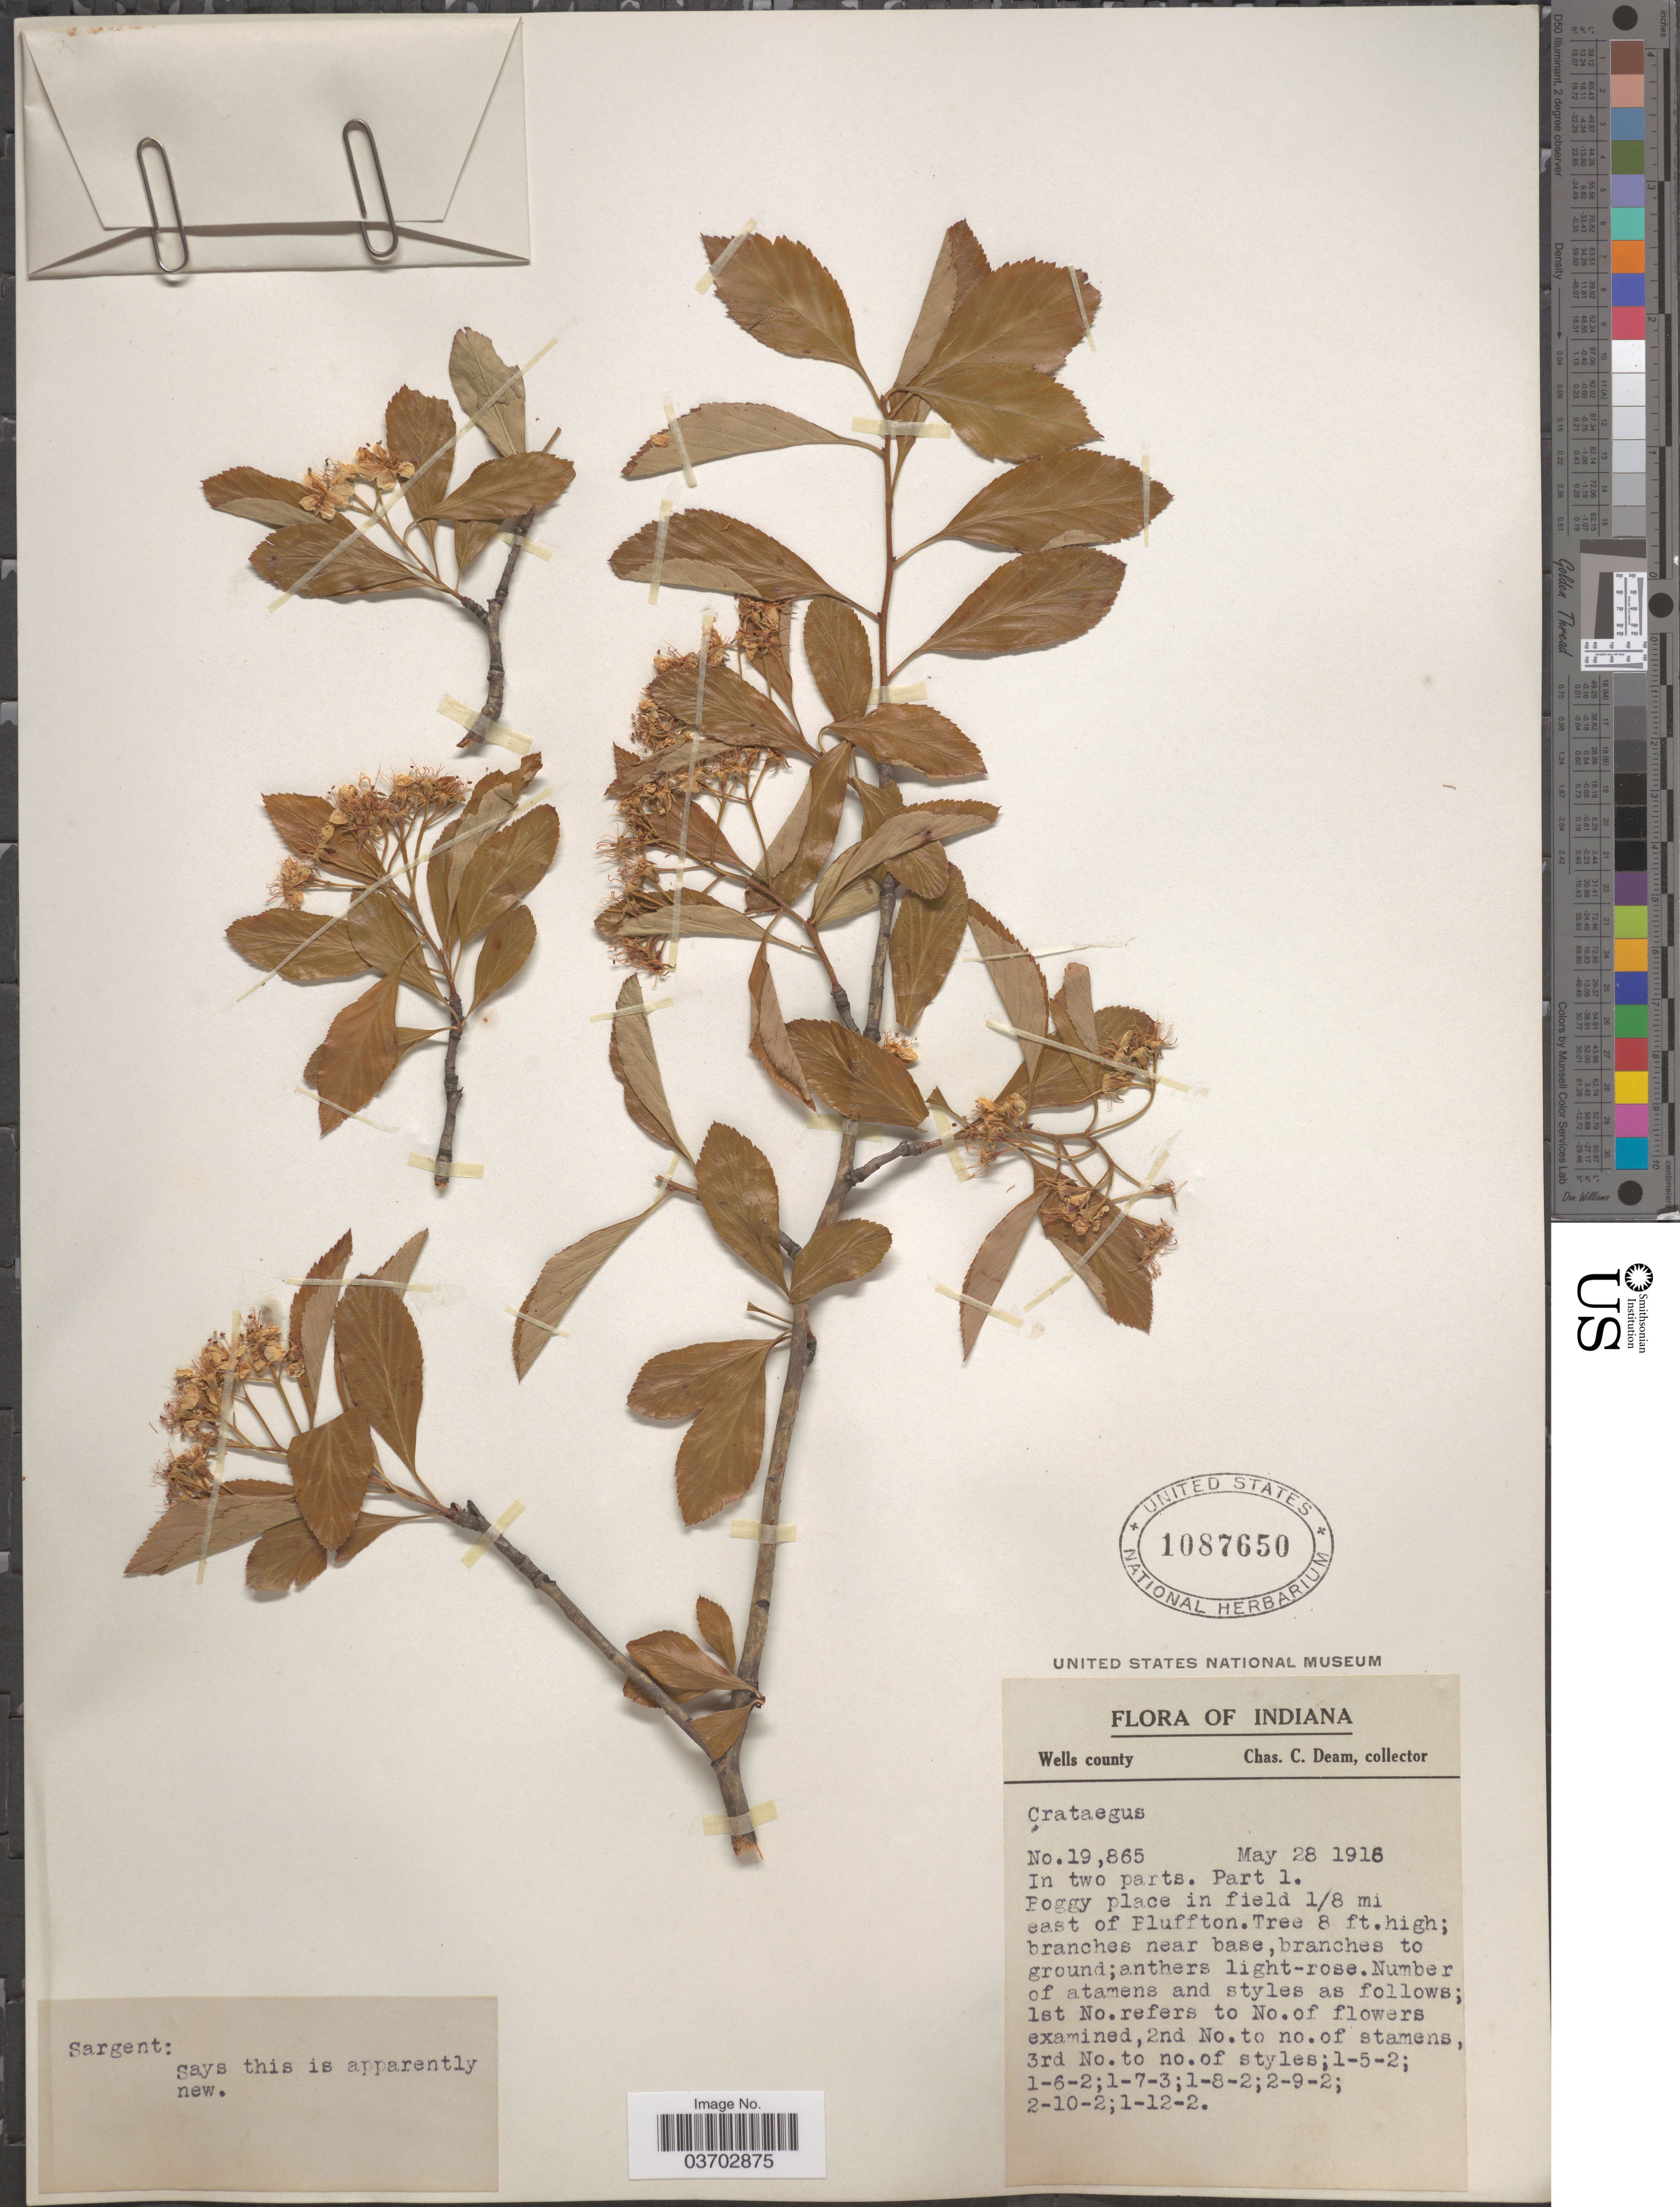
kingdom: Plantae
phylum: Tracheophyta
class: Magnoliopsida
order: Rosales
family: Rosaceae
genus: Crataegus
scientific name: Crataegus sp.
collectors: C. C. Deam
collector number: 19865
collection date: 1916-05-28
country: United States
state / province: Indiana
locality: Wells county. Boggy place in field 1/8 mi east of Bluffton.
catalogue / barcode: US 1087650